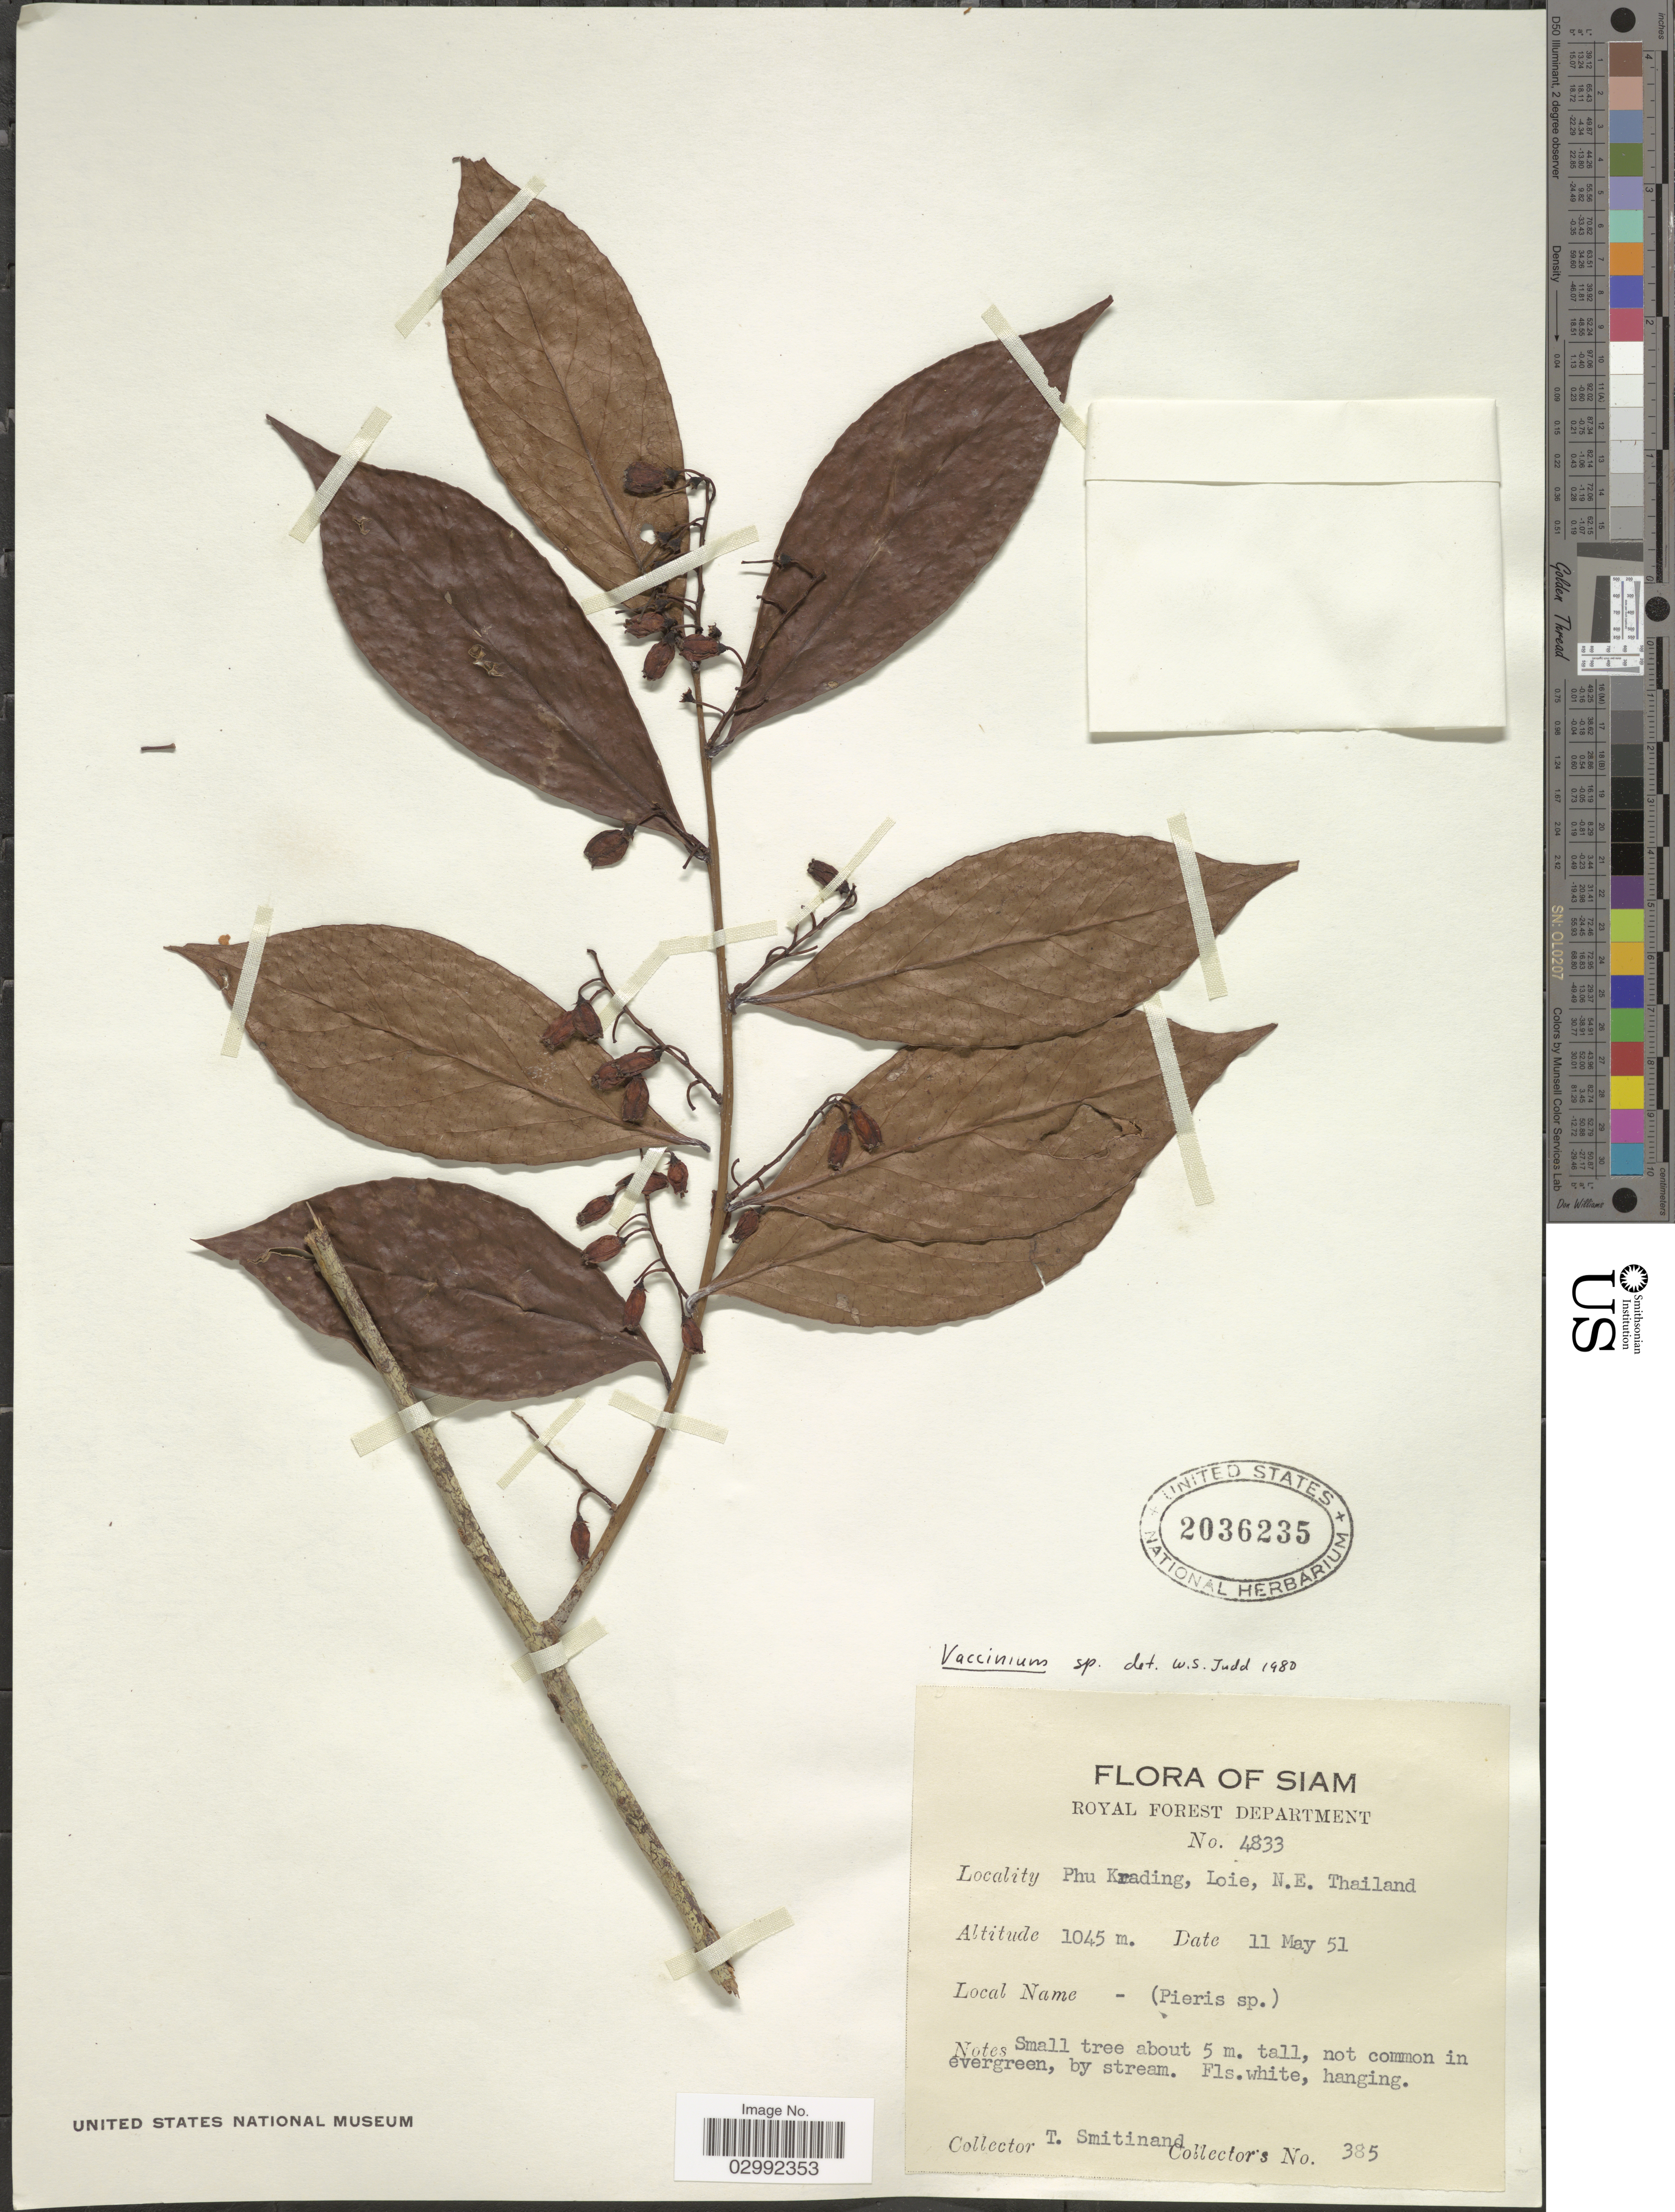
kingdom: Plantae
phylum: Tracheophyta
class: Magnoliopsida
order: Ericales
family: Ericaceae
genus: Vaccinium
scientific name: Vaccinium sp.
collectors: T. Smitinand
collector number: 385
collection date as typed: Transcribed d/m/y: 11/5/51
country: Thailand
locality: Phu Krading, Loie, N.E. Thailand.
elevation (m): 1045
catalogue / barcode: US 2036235